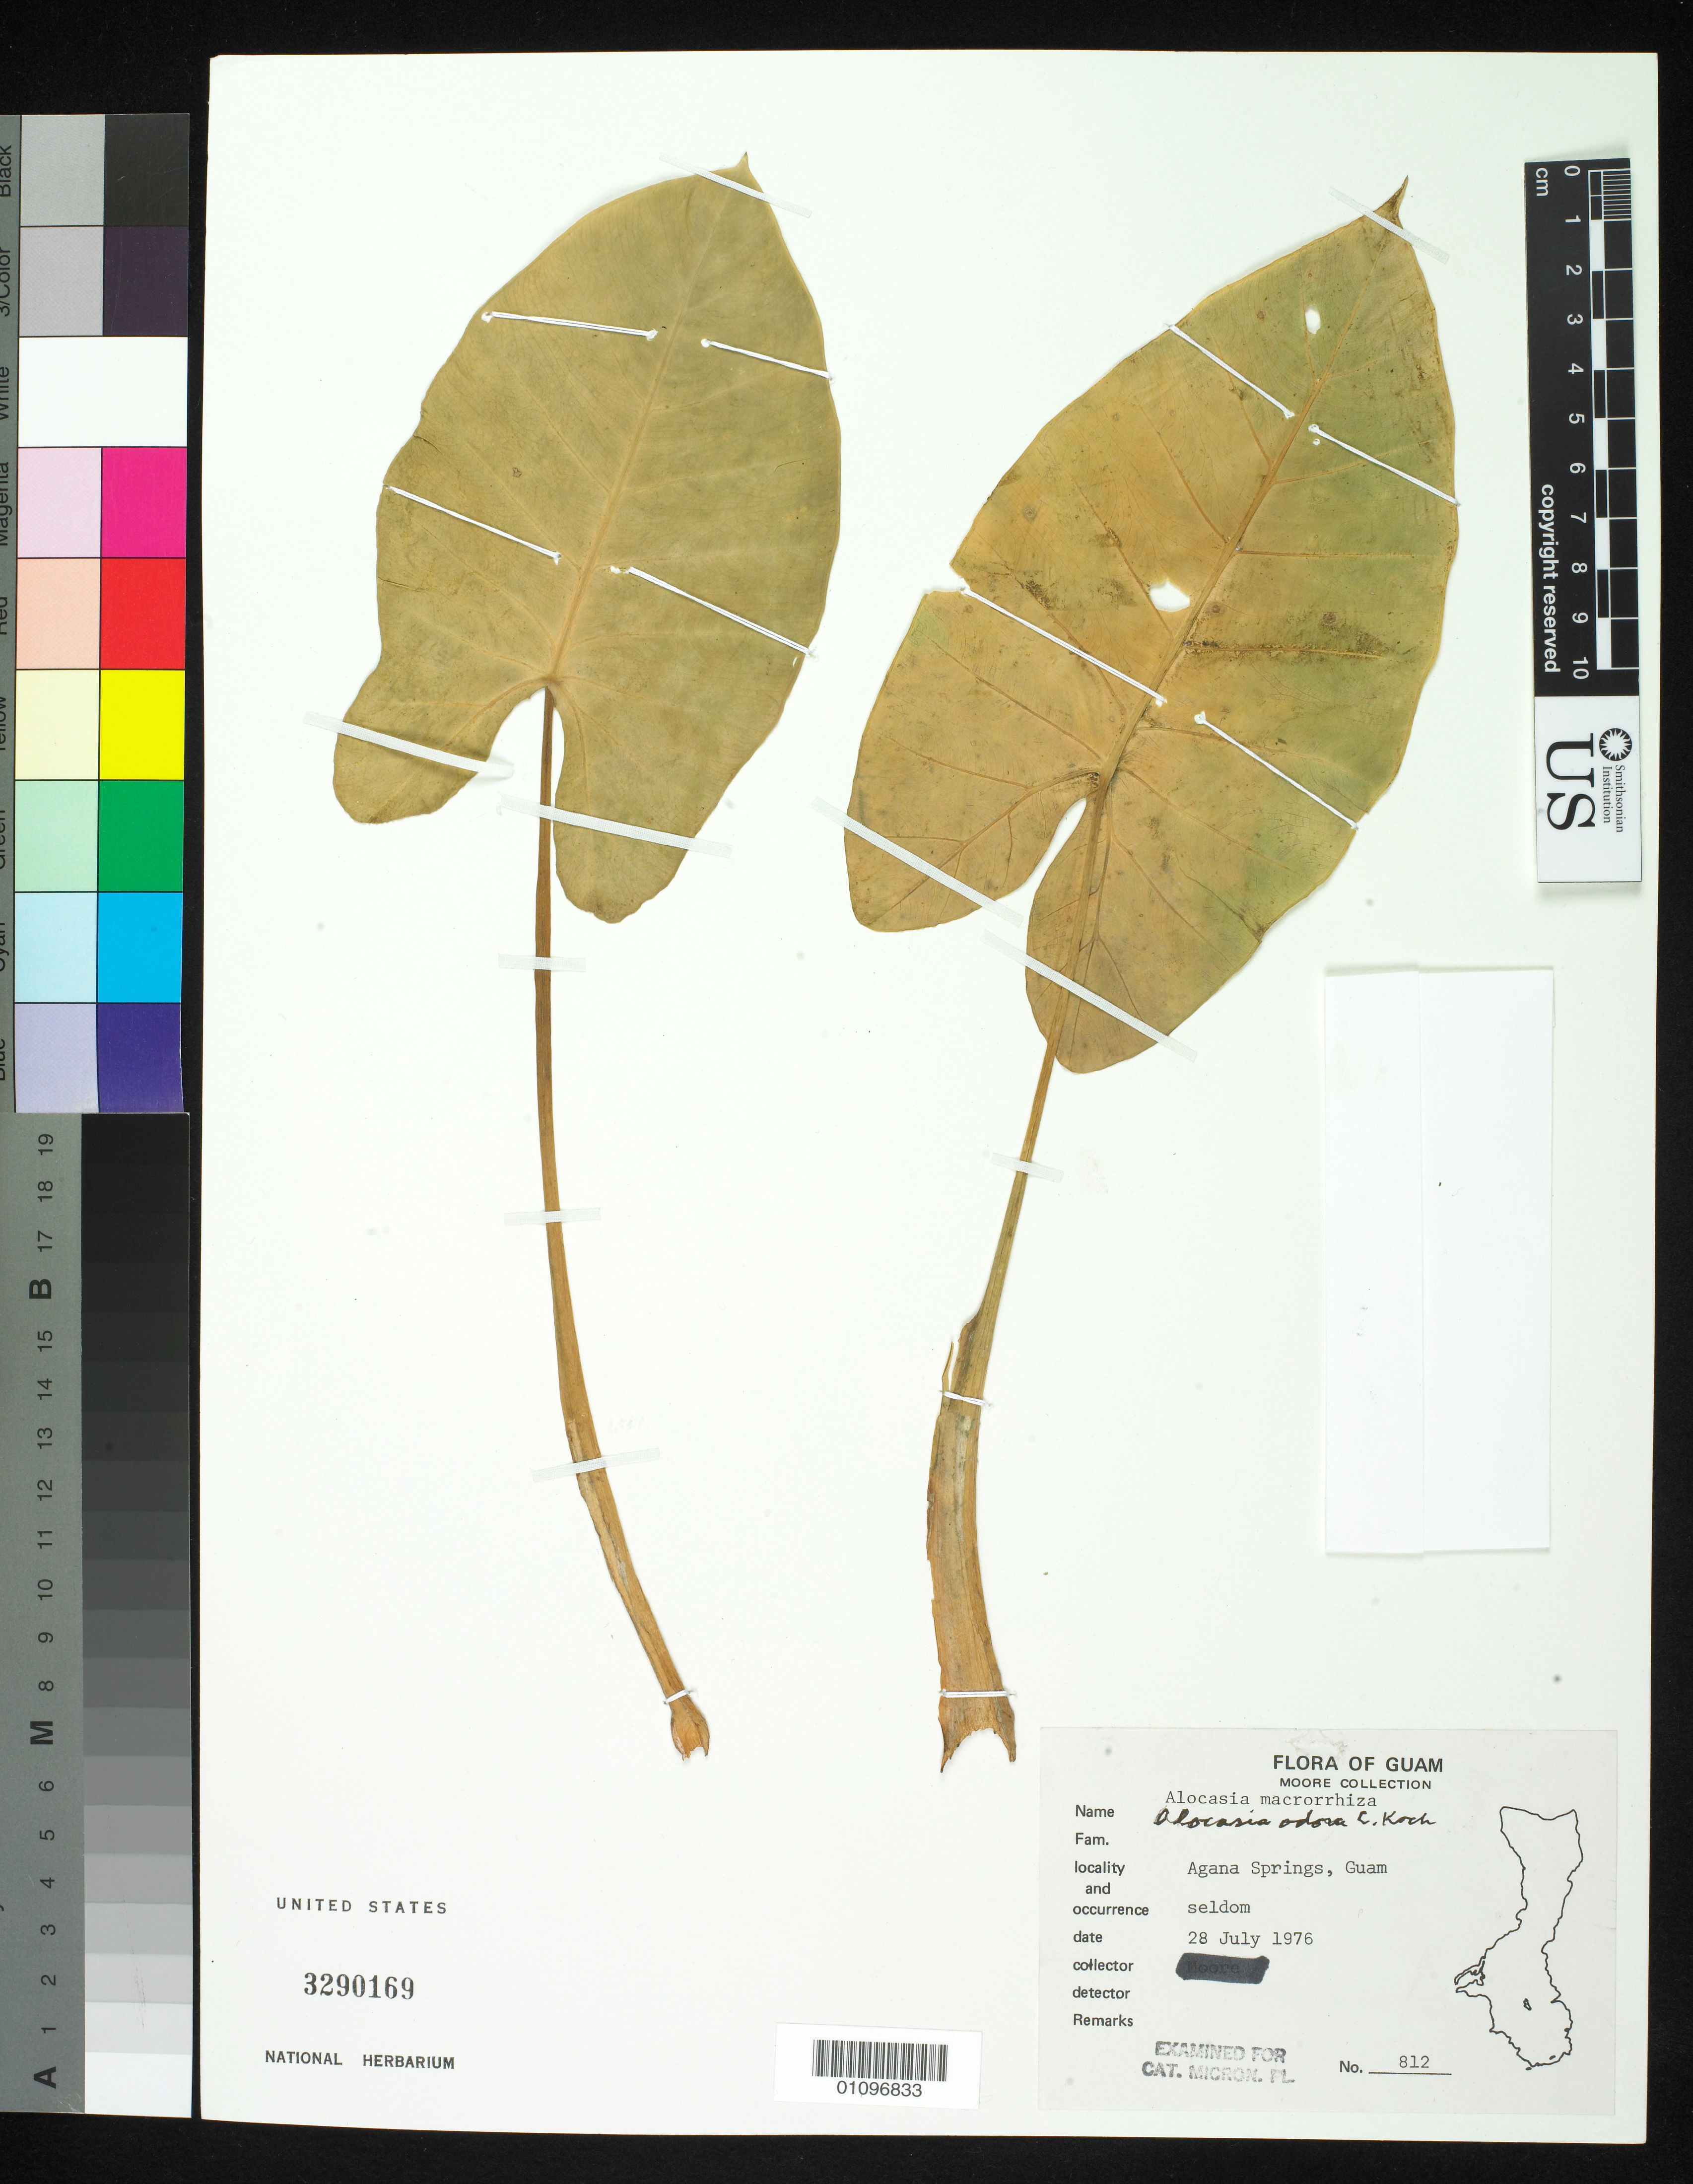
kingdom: Plantae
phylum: Tracheophyta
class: Liliopsida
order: Alismatales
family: Araceae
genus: Alocasia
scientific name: Alocasia odora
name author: (Roxb. ex Lodd. et al.) Spach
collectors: P. H. Moore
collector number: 812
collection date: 1976-07-28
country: Guam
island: Guam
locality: Agana Springs, Guam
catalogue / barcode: US 3290169